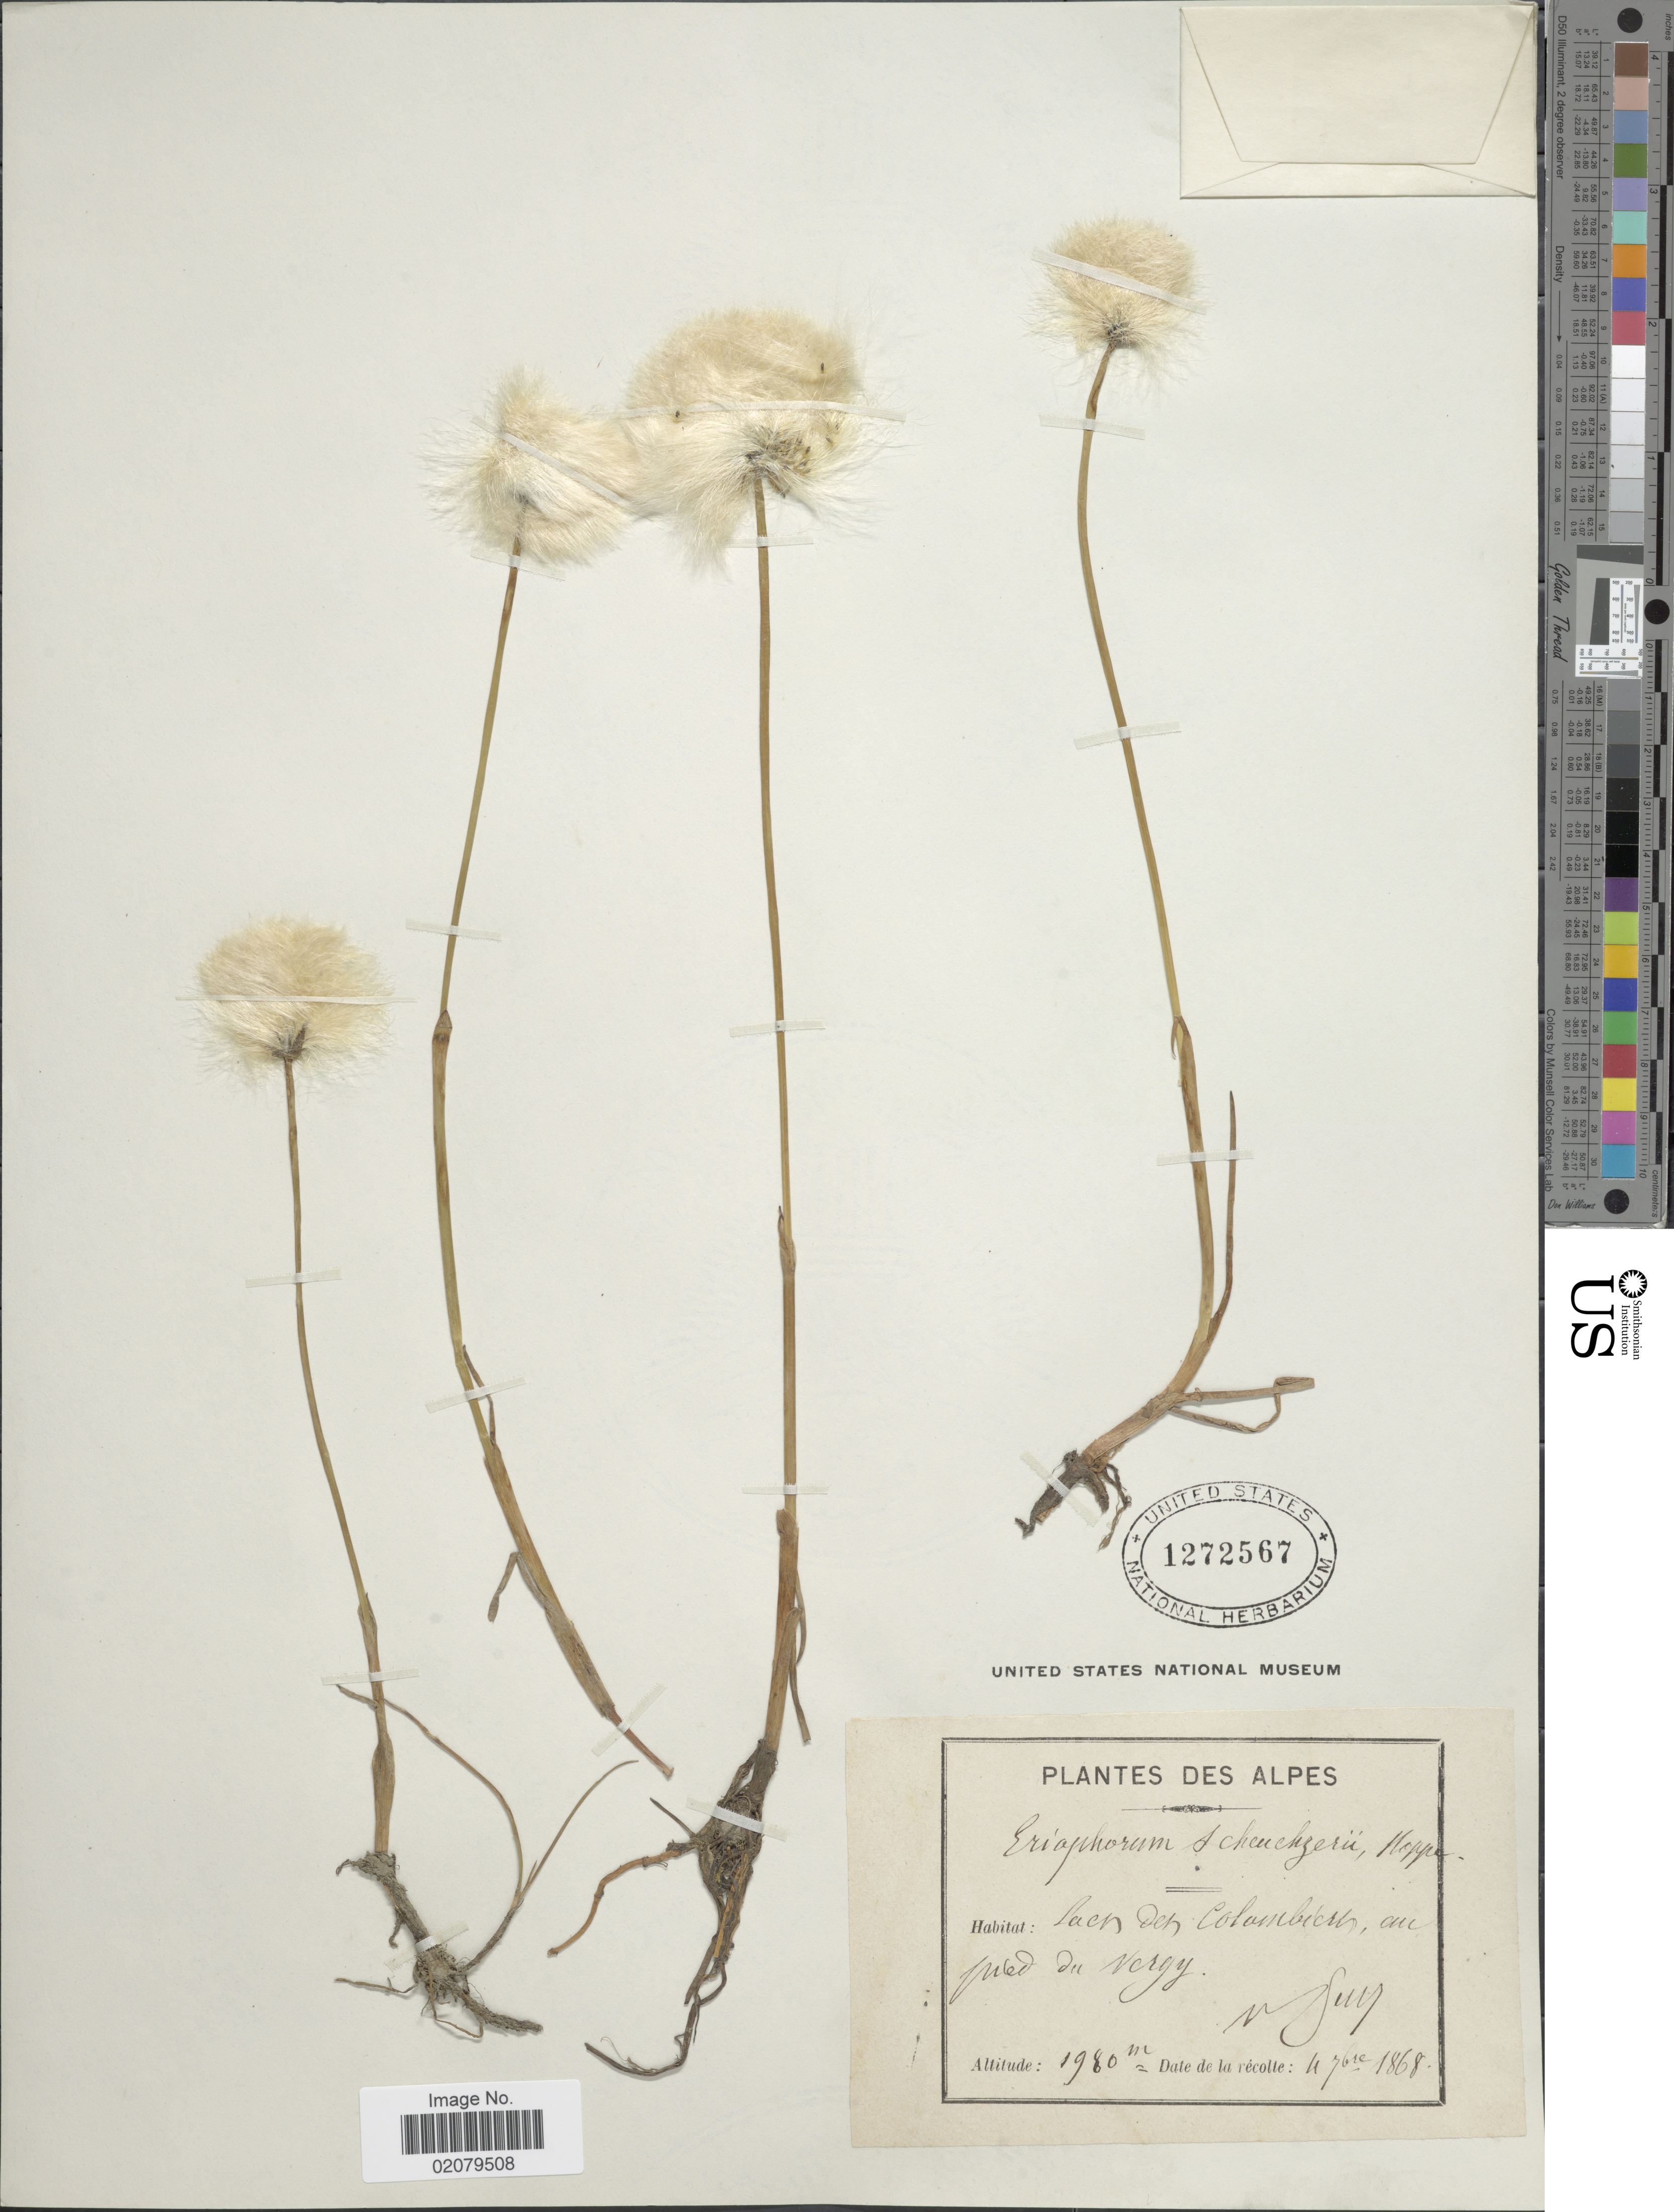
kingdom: Plantae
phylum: Tracheophyta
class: Liliopsida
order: Poales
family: Cyperaceae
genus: Eriophorum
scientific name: Eriophorum scheuchzeri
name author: Hoppe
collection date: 1868-02-04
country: France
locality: Des Alpes, Lach den Colambieres am pres de vergy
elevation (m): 1980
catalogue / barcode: US 1272567